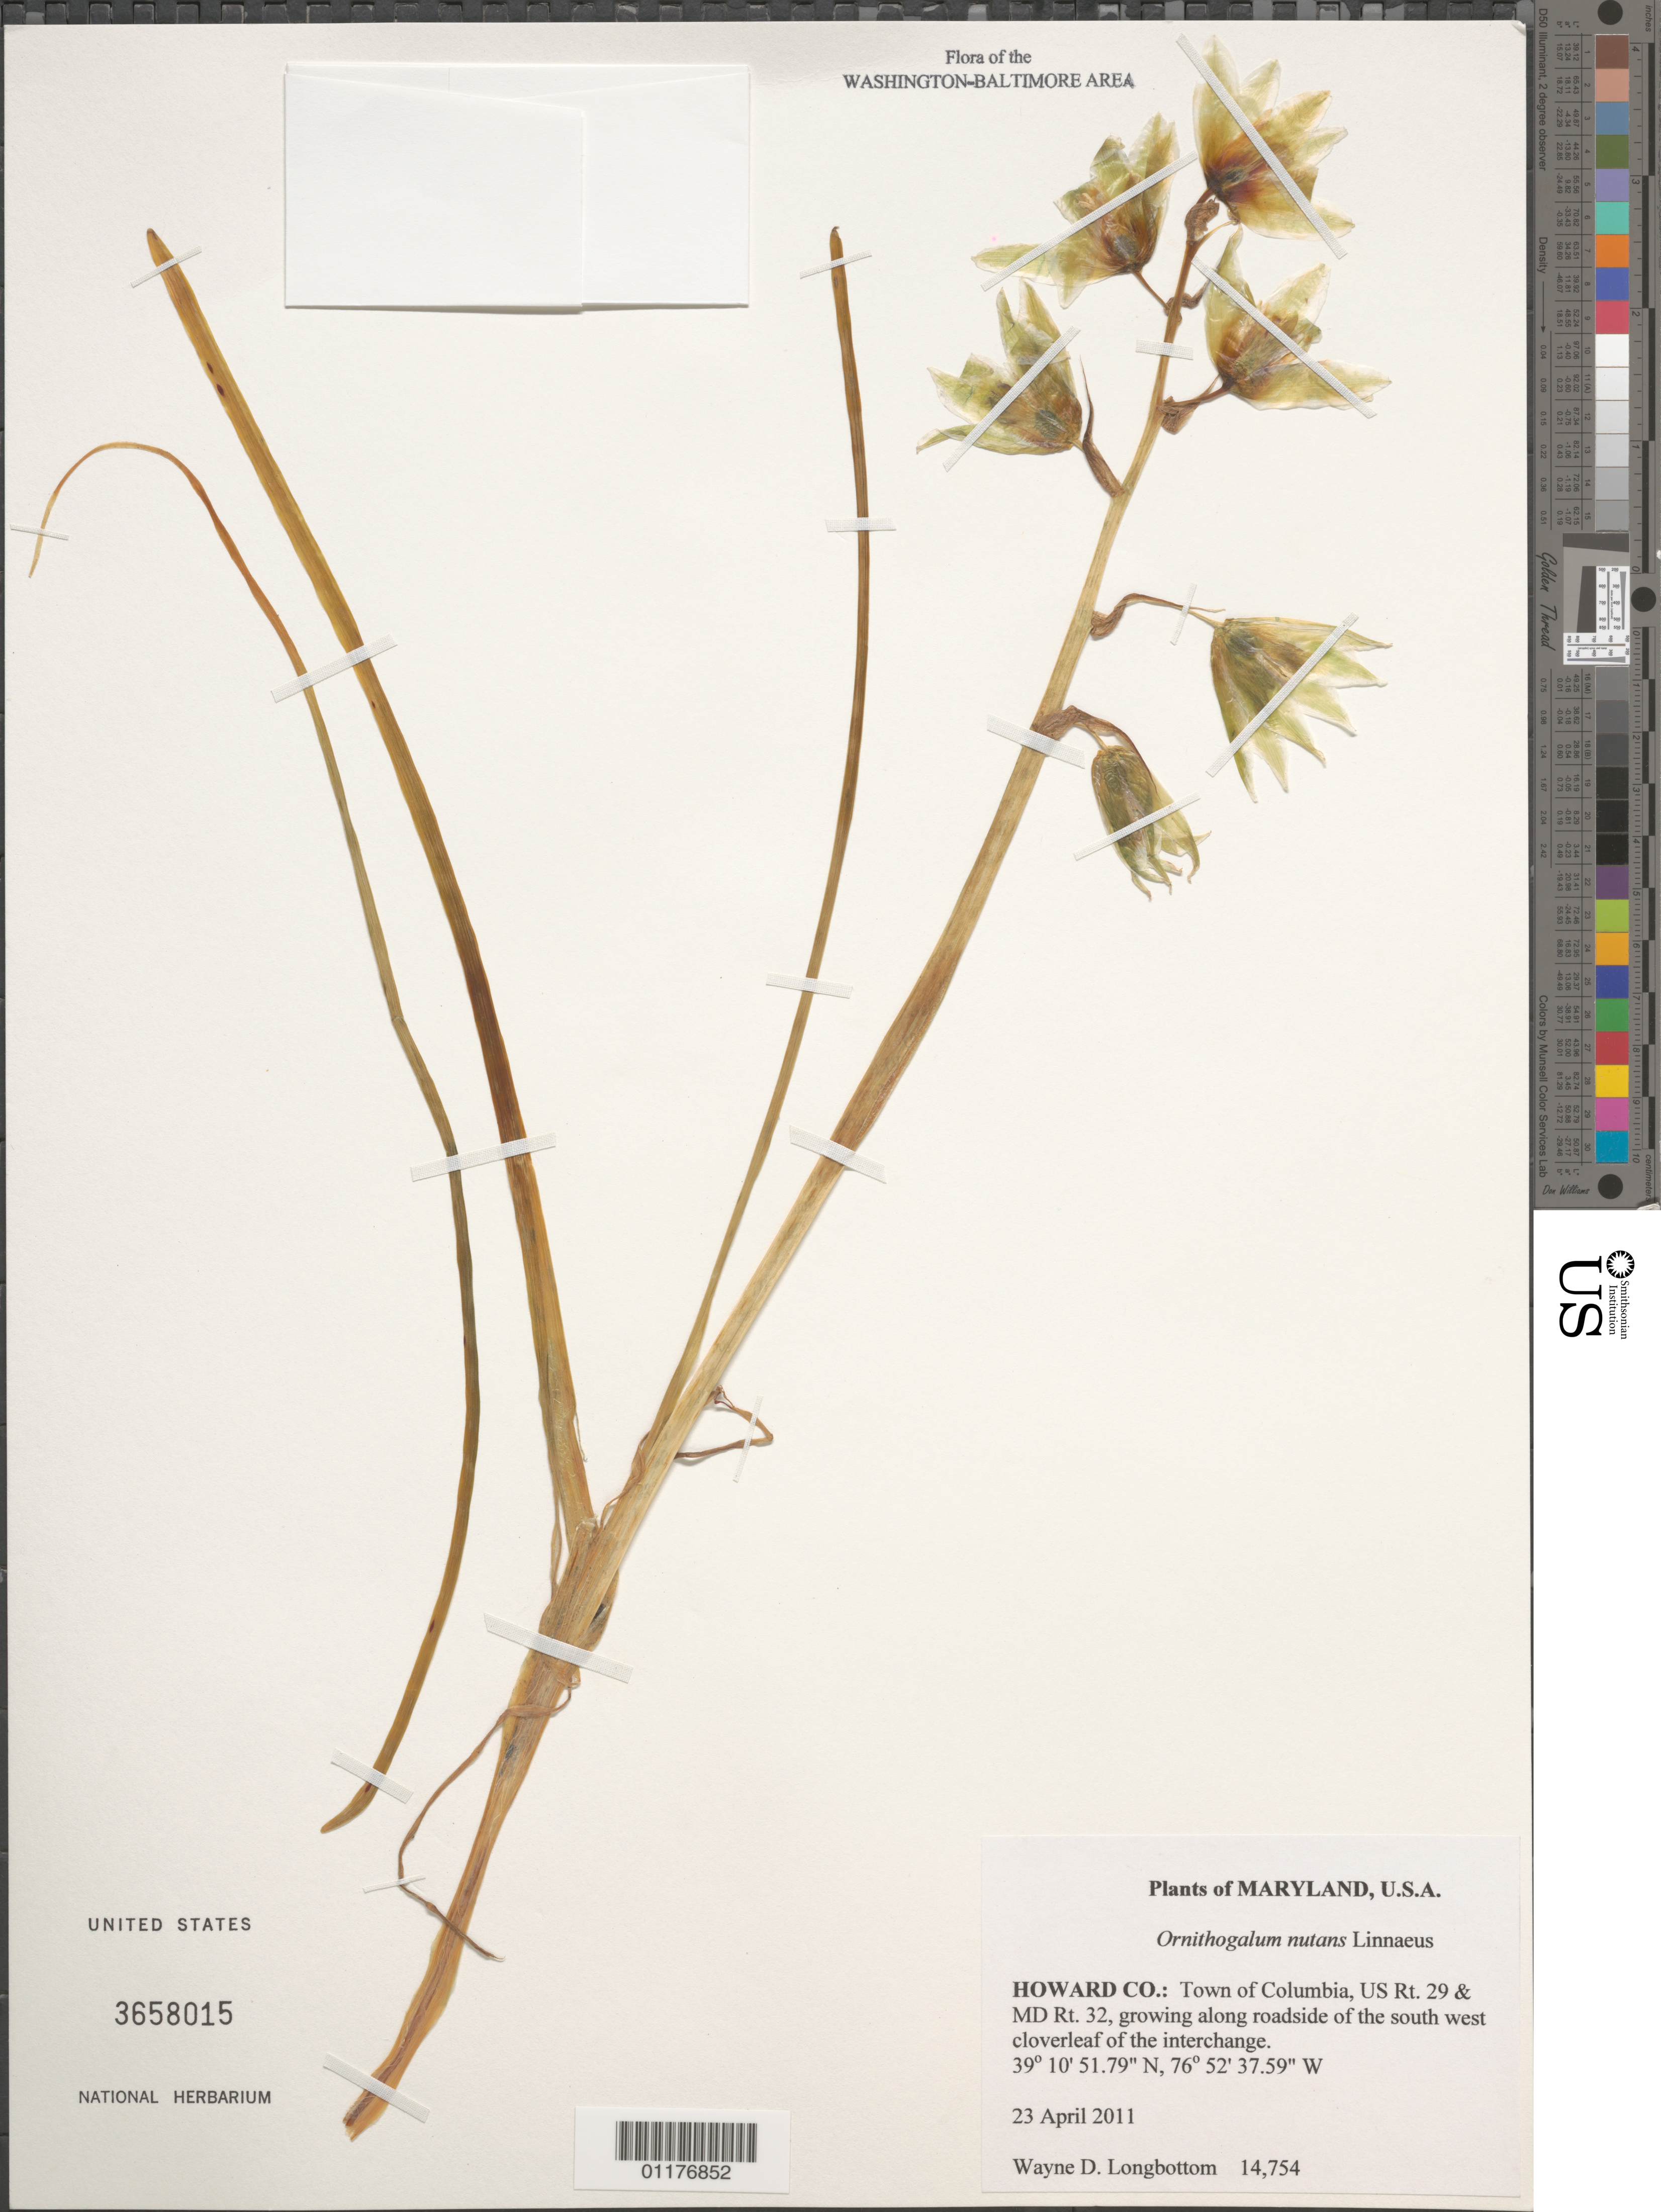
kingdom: Plantae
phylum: Tracheophyta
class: Liliopsida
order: Asparagales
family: Asparagaceae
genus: Ornithogalum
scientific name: Ornithogalum nutans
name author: L.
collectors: W. D. Longbottom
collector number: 14754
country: United States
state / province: Maryland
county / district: Howard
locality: Colombia, US Rt. 29 and MD Rt. 32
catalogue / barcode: US 3658015